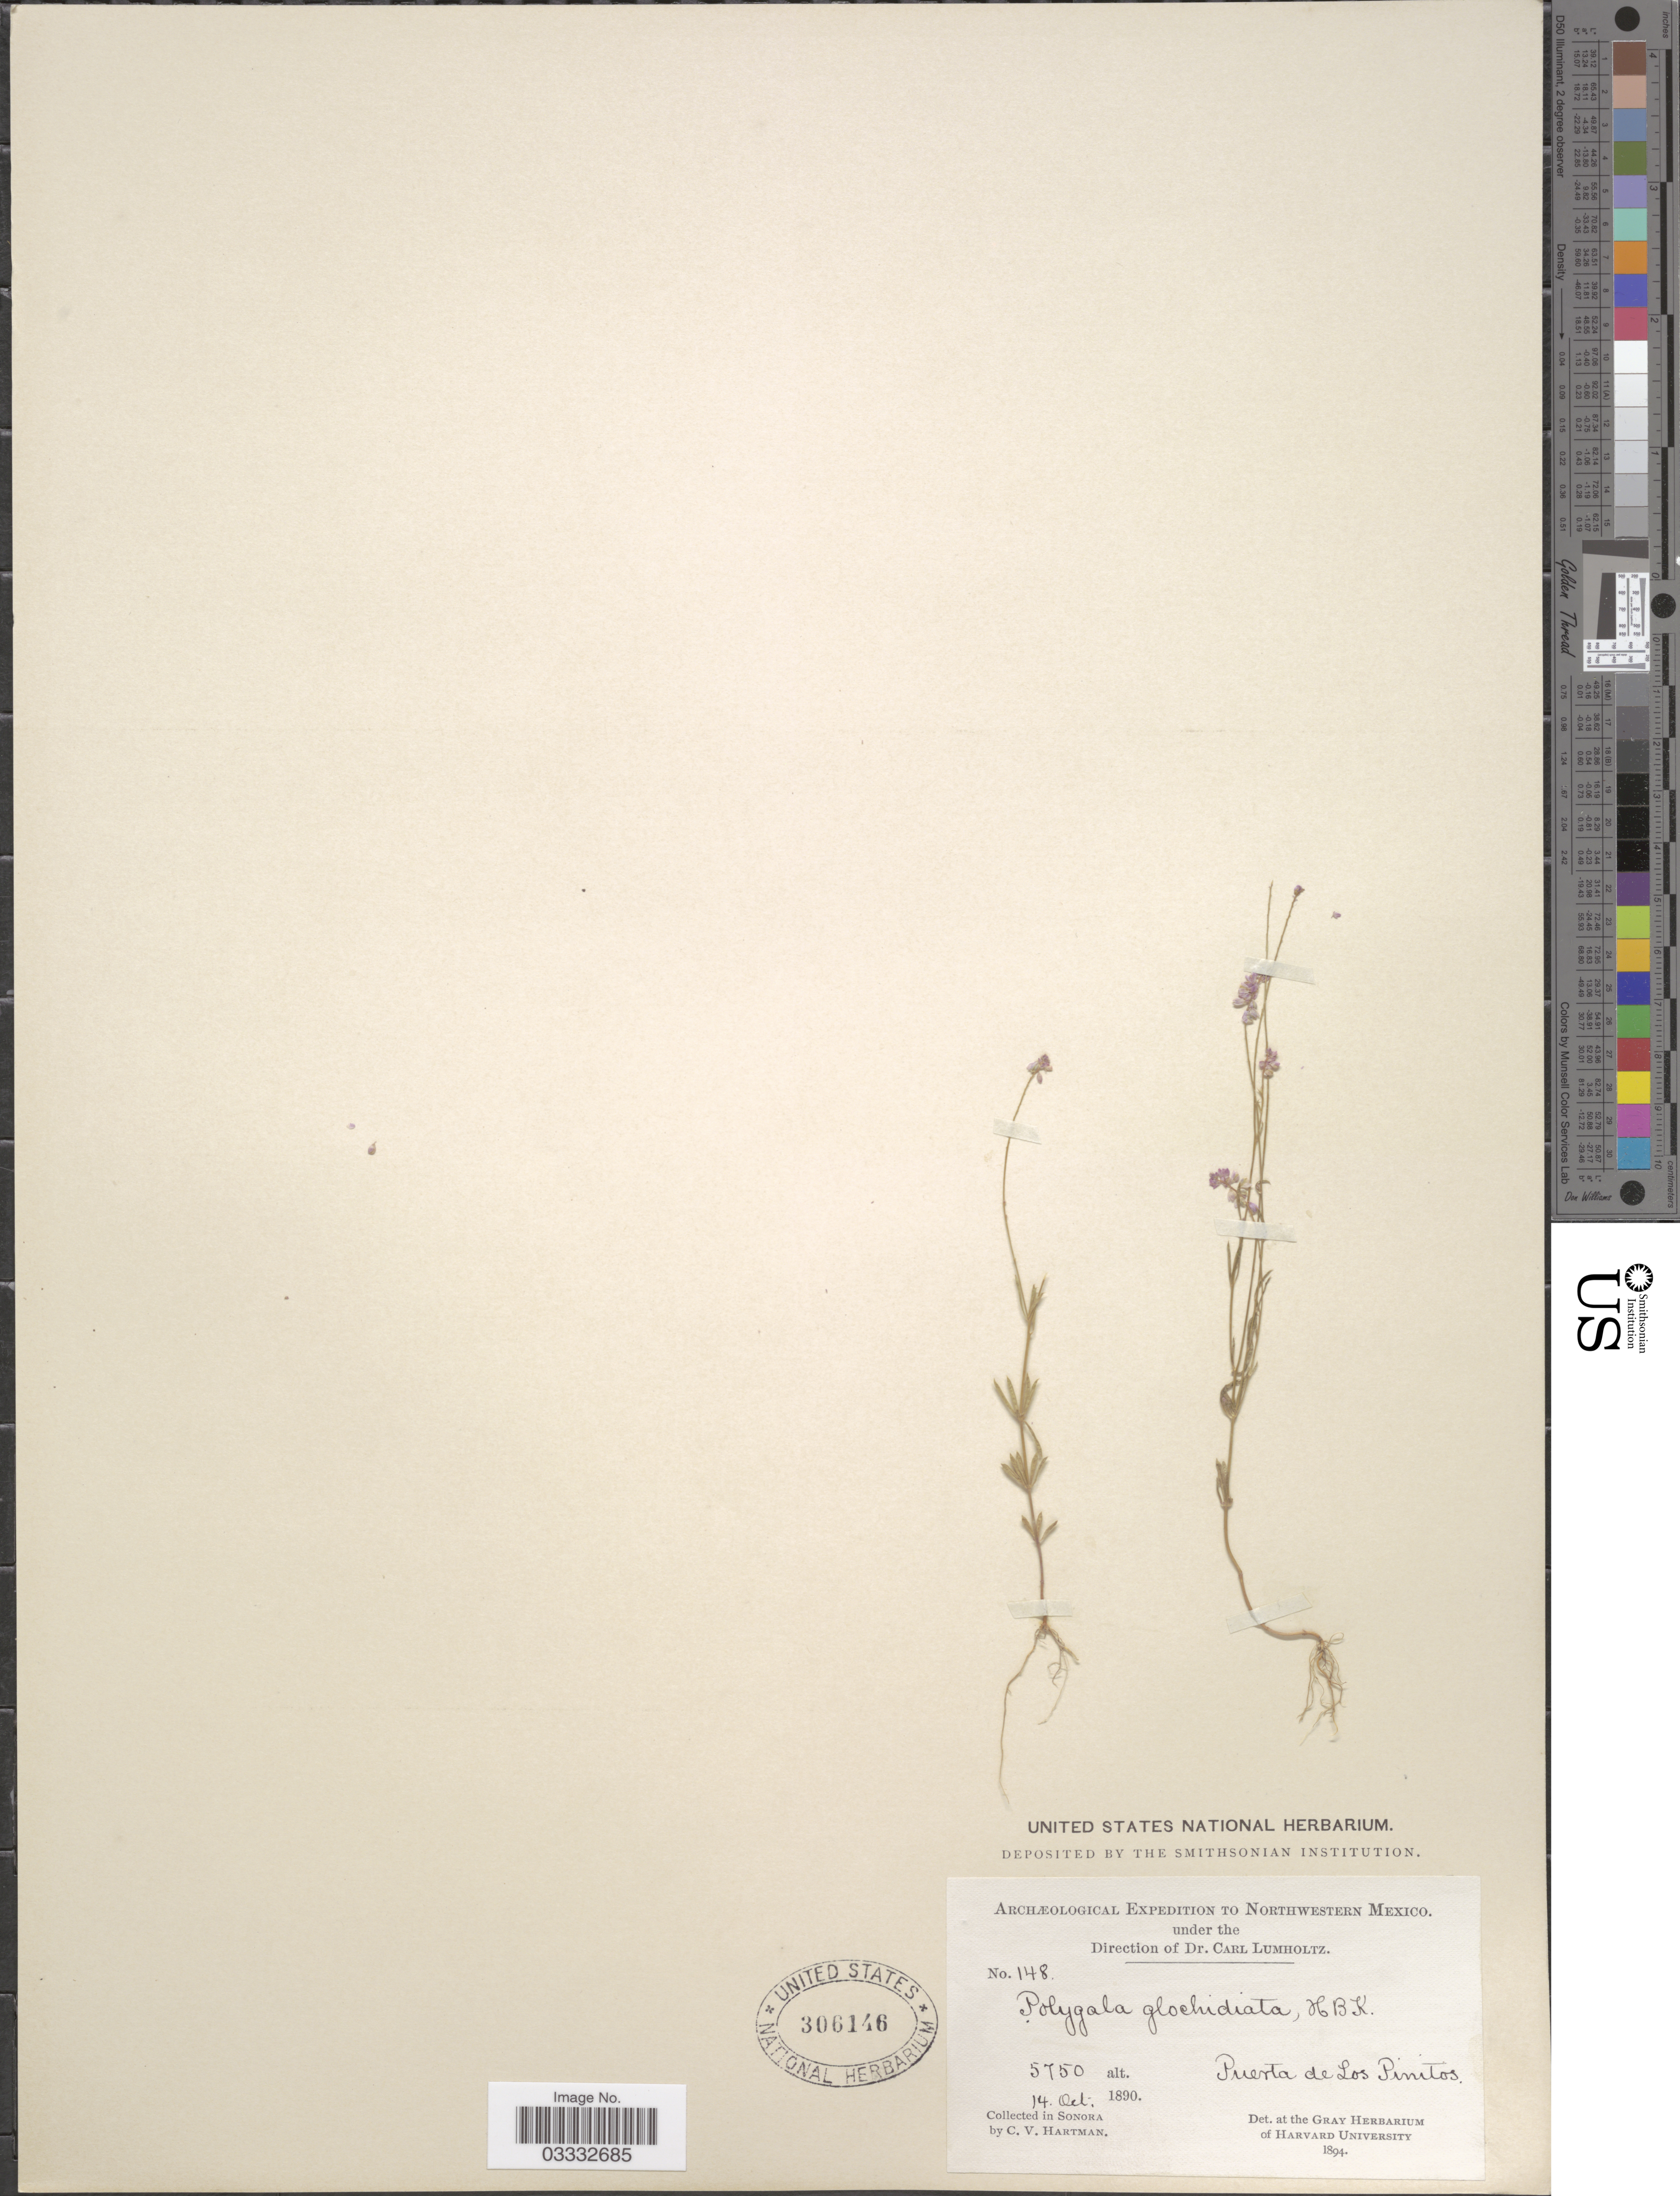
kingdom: Plantae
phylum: Tracheophyta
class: Magnoliopsida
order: Fabales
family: Polygalaceae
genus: Polygala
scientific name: Polygala glochidiata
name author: Kunth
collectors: C. V. Hartman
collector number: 148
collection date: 1890-10-14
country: Mexico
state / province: Sonora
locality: Northwestern Mexico. Puerta de Los Pinitos.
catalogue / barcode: US 306146